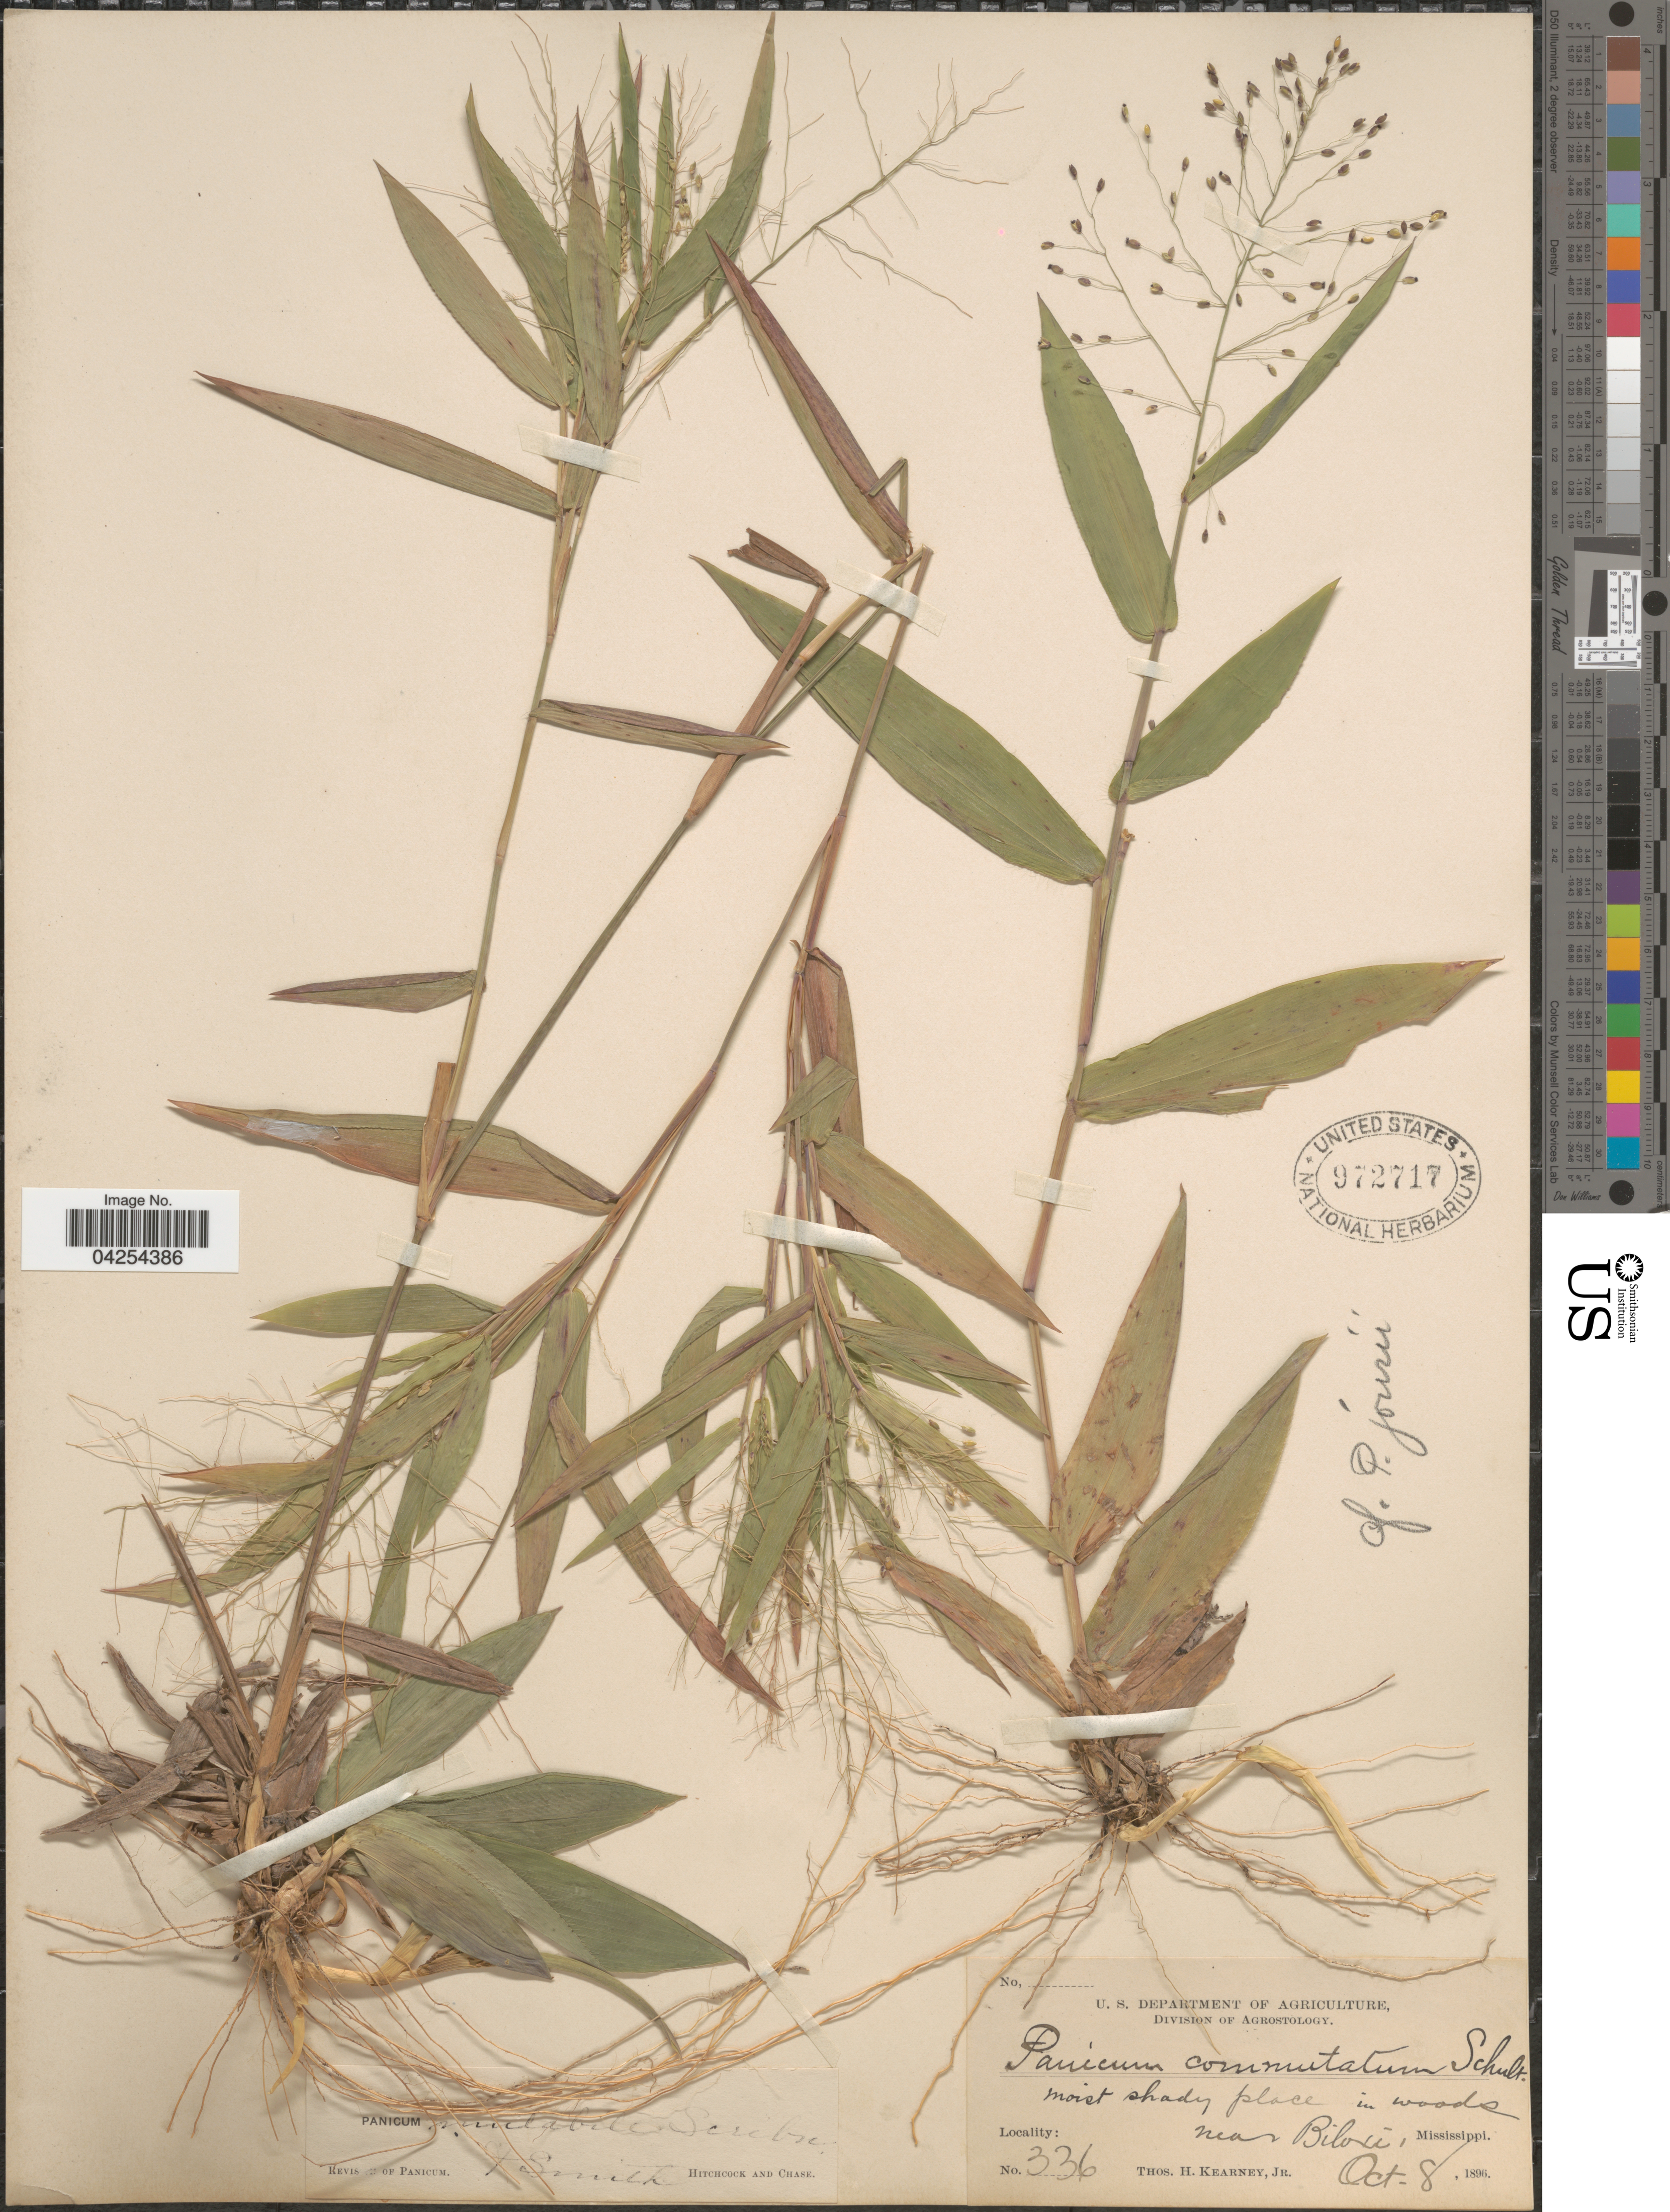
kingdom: Plantae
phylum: Tracheophyta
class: Liliopsida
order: Poales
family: Poaceae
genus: Dichanthelium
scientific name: Dichanthelium commutatum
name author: (Schult.) Gould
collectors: T. H. Kearney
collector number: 336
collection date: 1896-10-08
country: United States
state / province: Mississippi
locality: Moist shady place in woods near Biloxi.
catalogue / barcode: US 972717